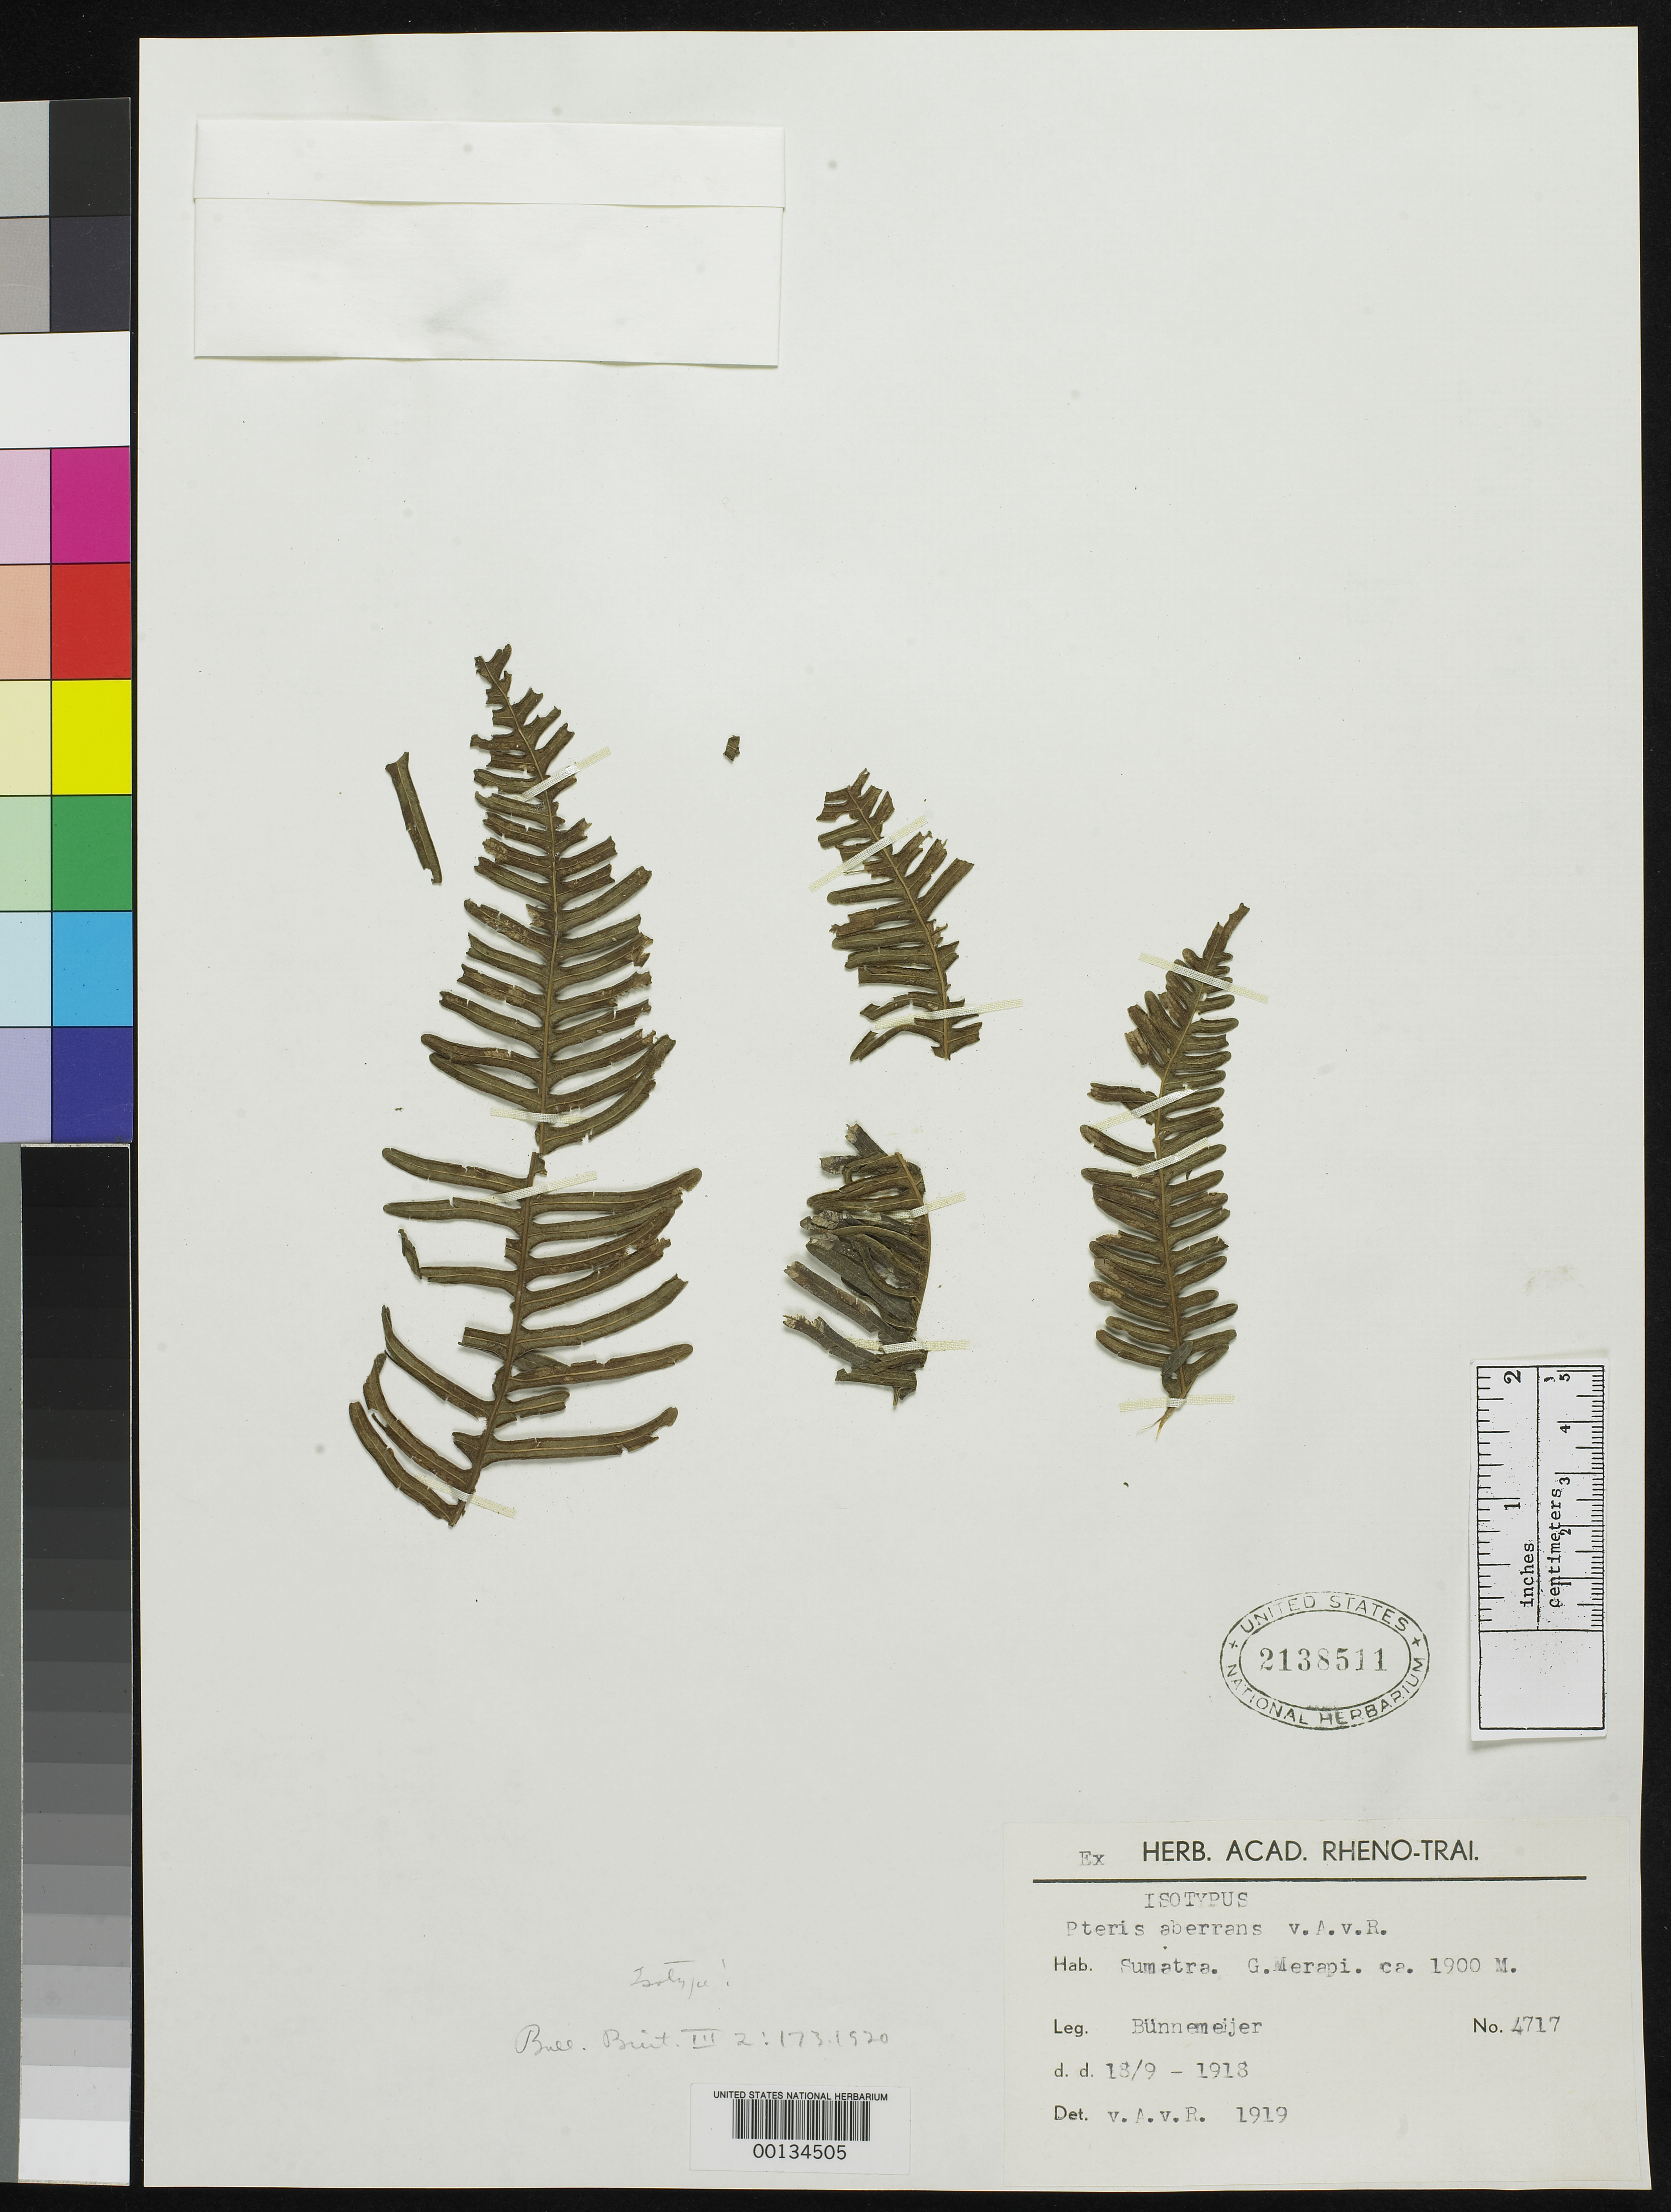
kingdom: Plantae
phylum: Tracheophyta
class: Polypodiopsida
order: Polypodiales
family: Pteridaceae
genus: Pteris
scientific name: Pteris aberrans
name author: Alderw.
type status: Isotype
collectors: -. Bunnemeijer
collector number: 4717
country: Indonesia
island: Sumatra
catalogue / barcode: US 2138511